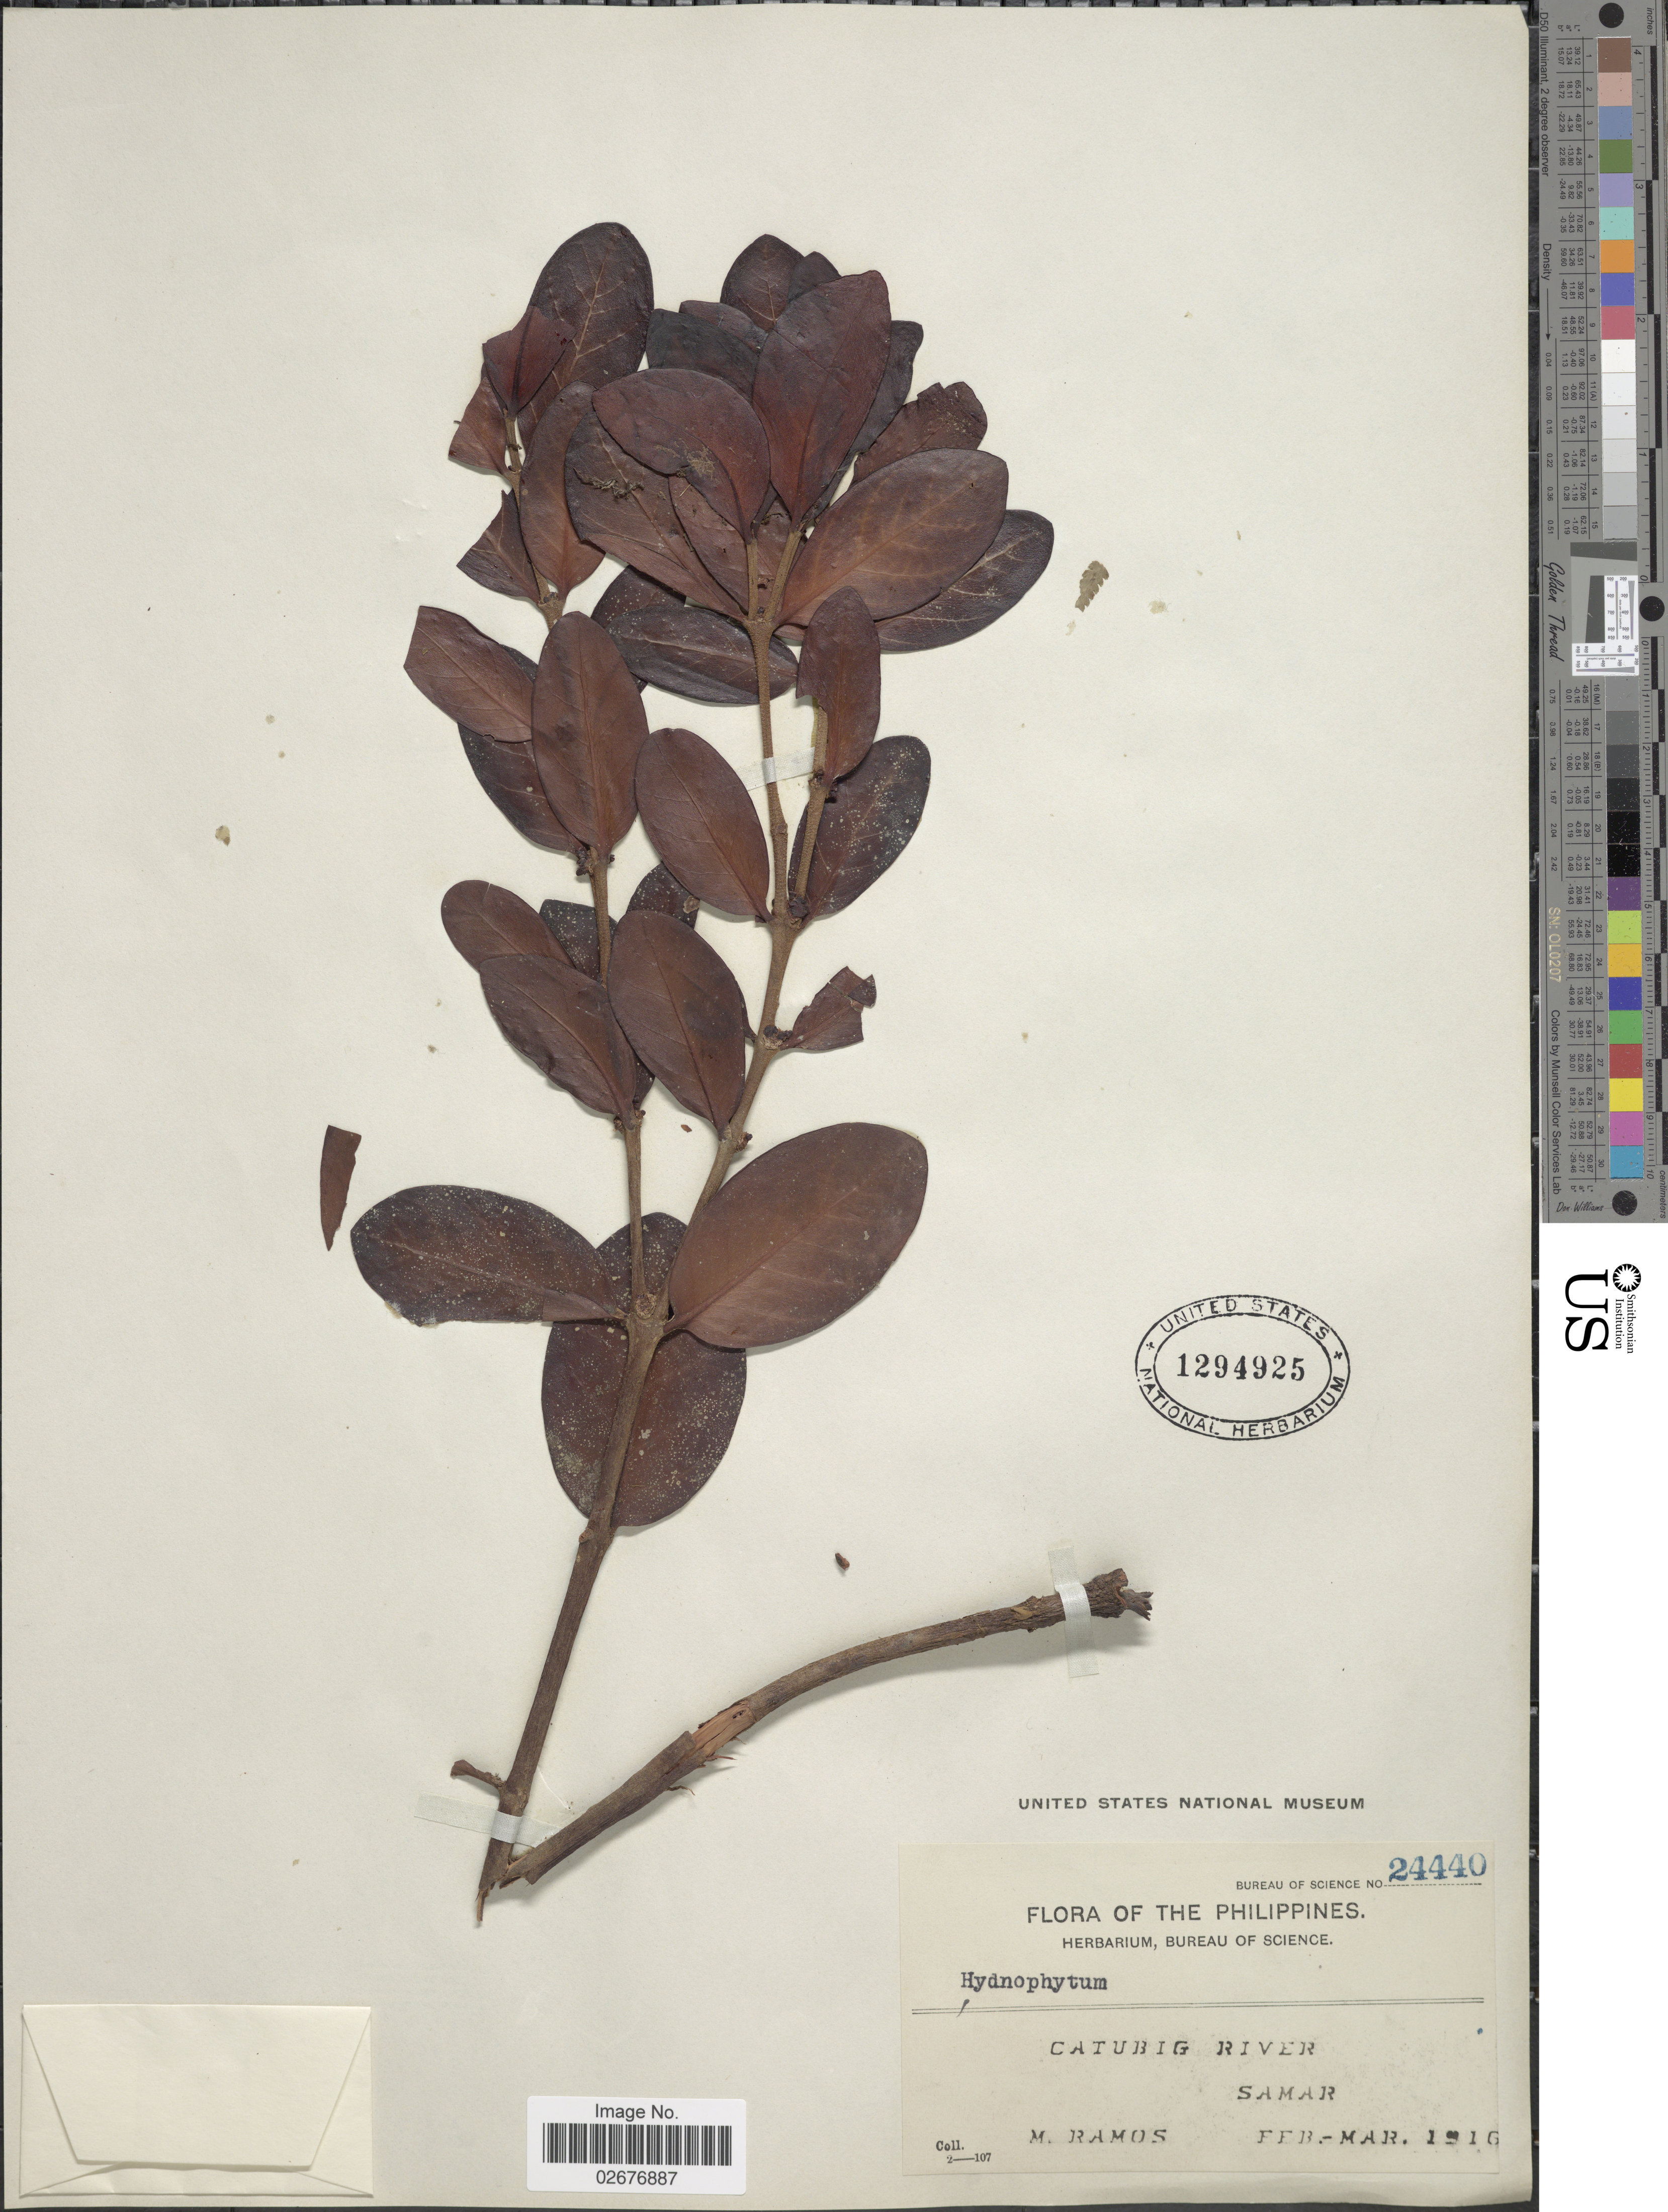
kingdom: Plantae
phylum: Tracheophyta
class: Magnoliopsida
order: Gentianales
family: Rubiaceae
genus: Hydnophytum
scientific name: Hydnophytum sp.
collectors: M. Ramos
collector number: Bureau of Science 2440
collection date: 1916-02/1916-03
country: Philippines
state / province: Eastern Visayas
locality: Catubig River, Samar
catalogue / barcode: US 1294925